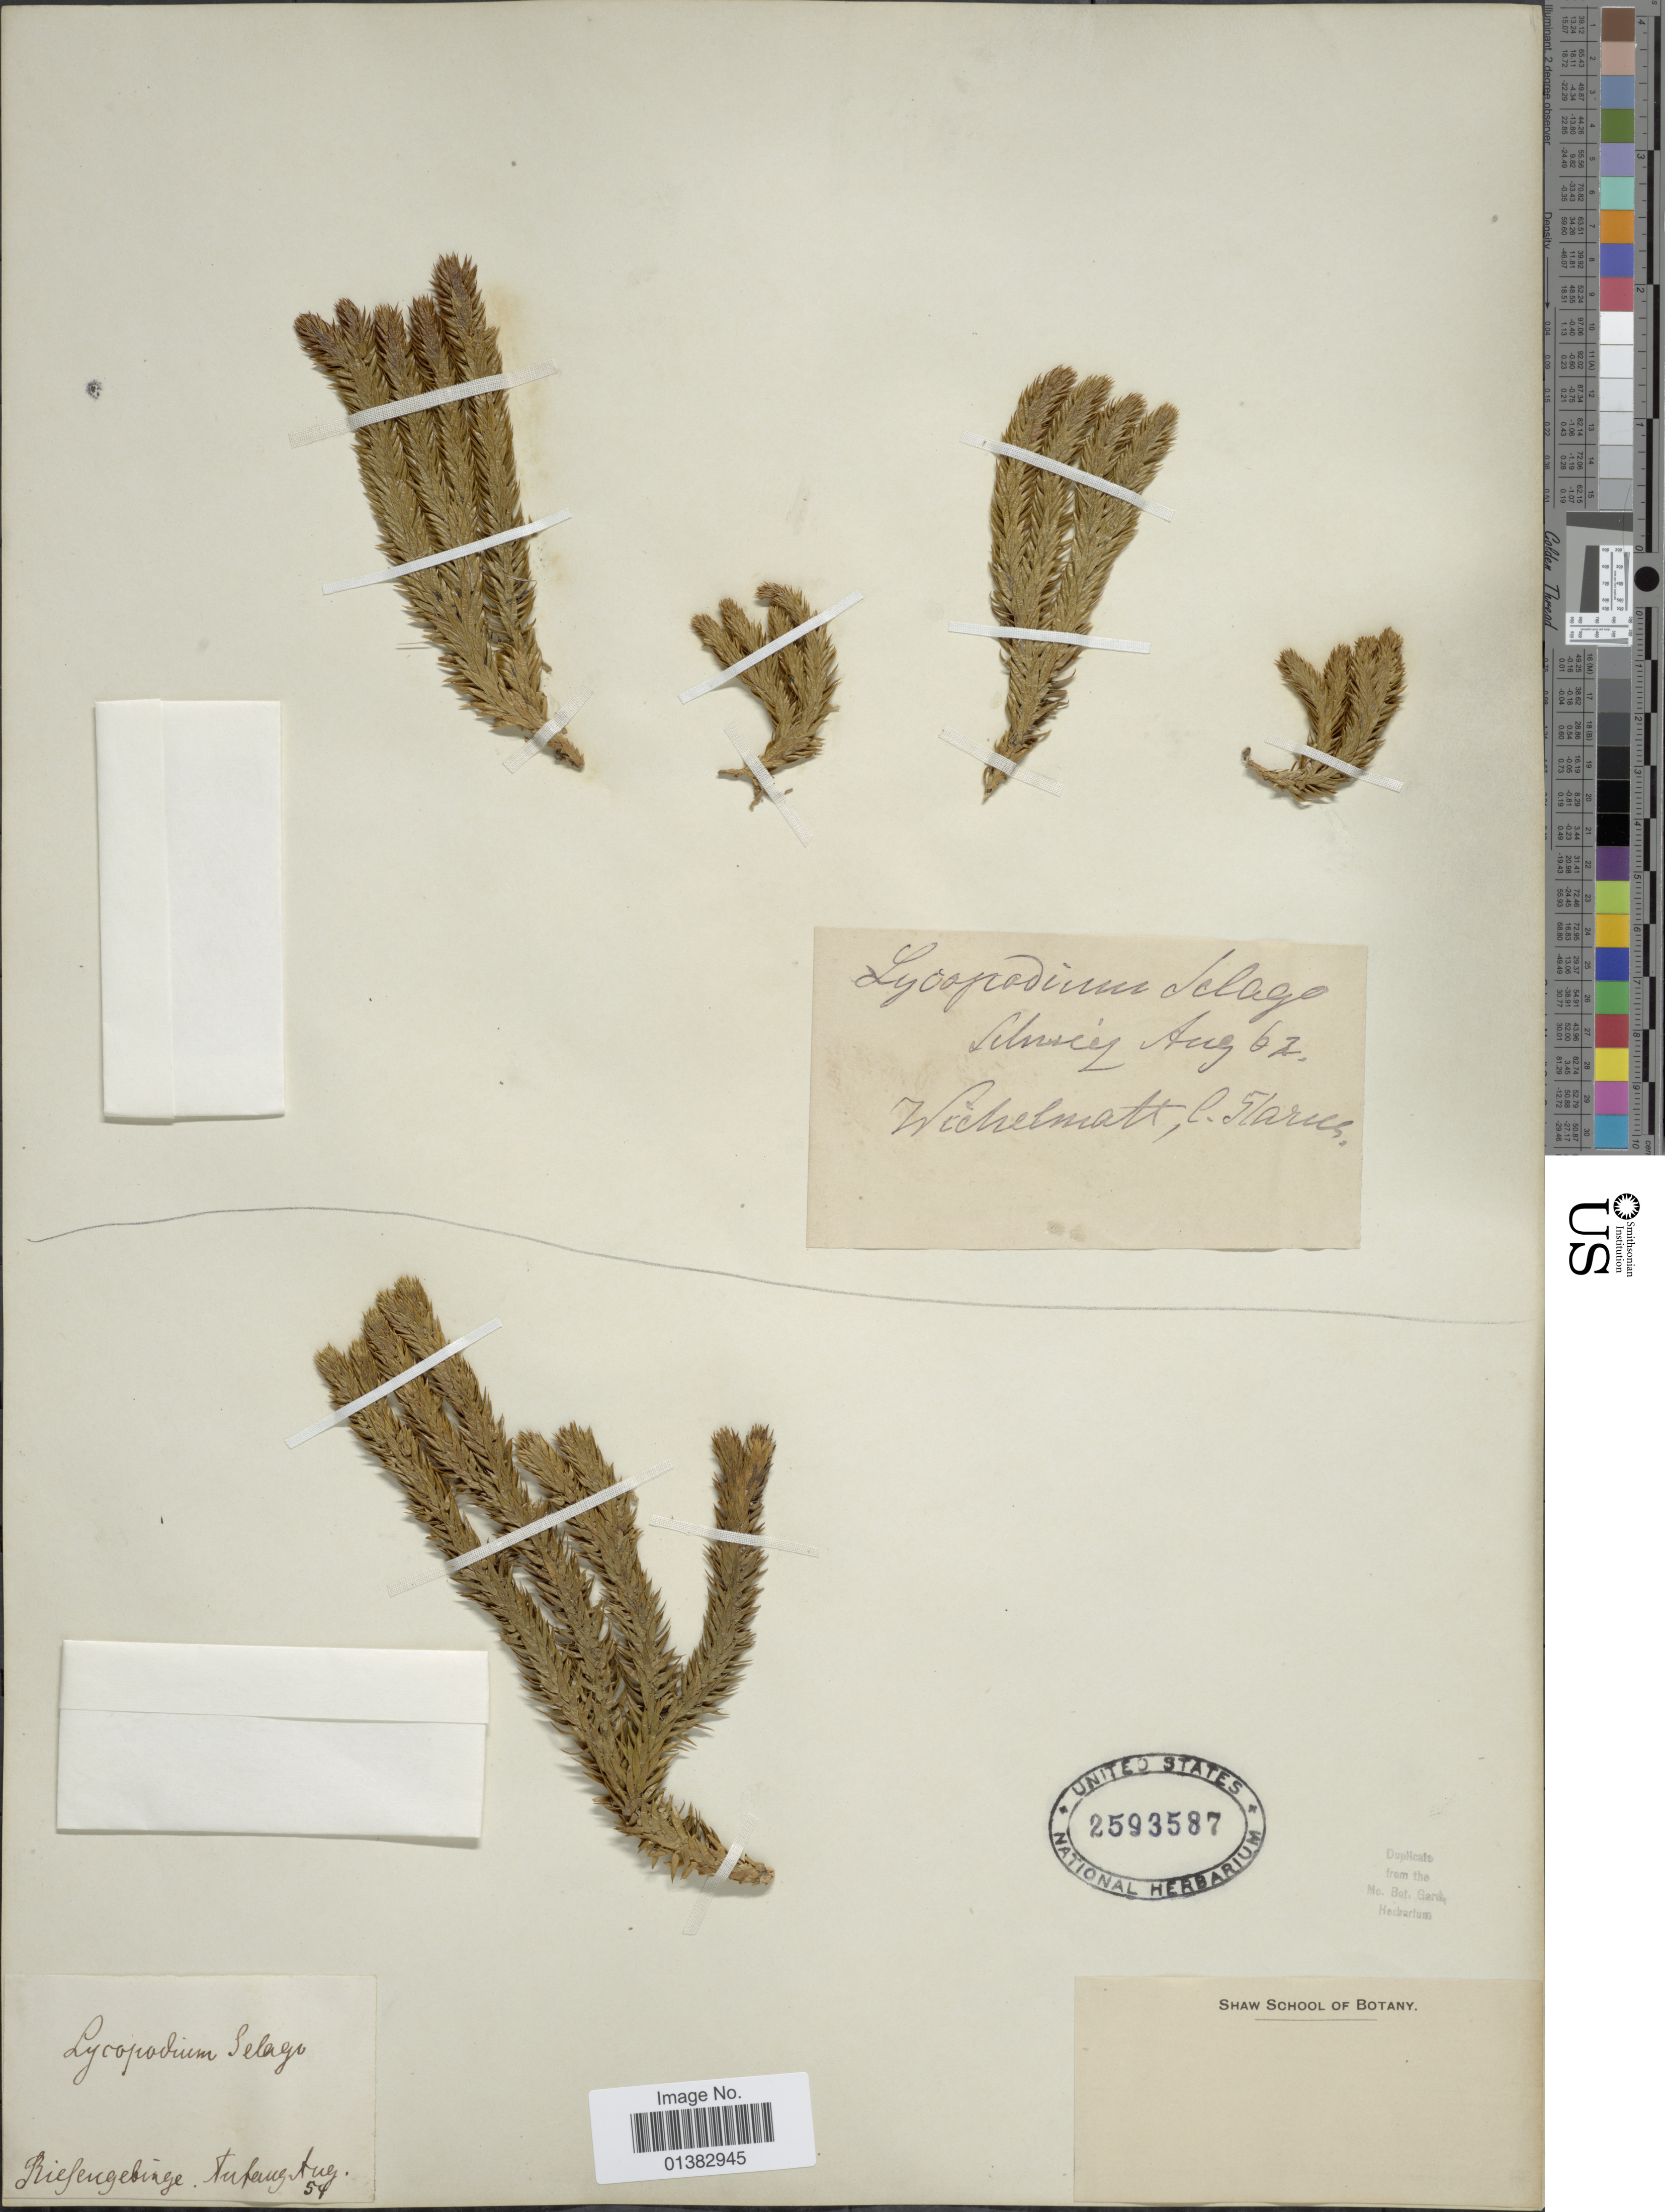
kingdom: Plantae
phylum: Tracheophyta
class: Lycopodiopsida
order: Lycopodiales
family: Lycopodiaceae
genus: Huperzia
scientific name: Huperzia selago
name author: (L.) Bernh. ex Schrank & Mart.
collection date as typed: Transcribed d/m/y: /8/54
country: Poland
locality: Riesengebirge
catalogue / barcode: US 2593587